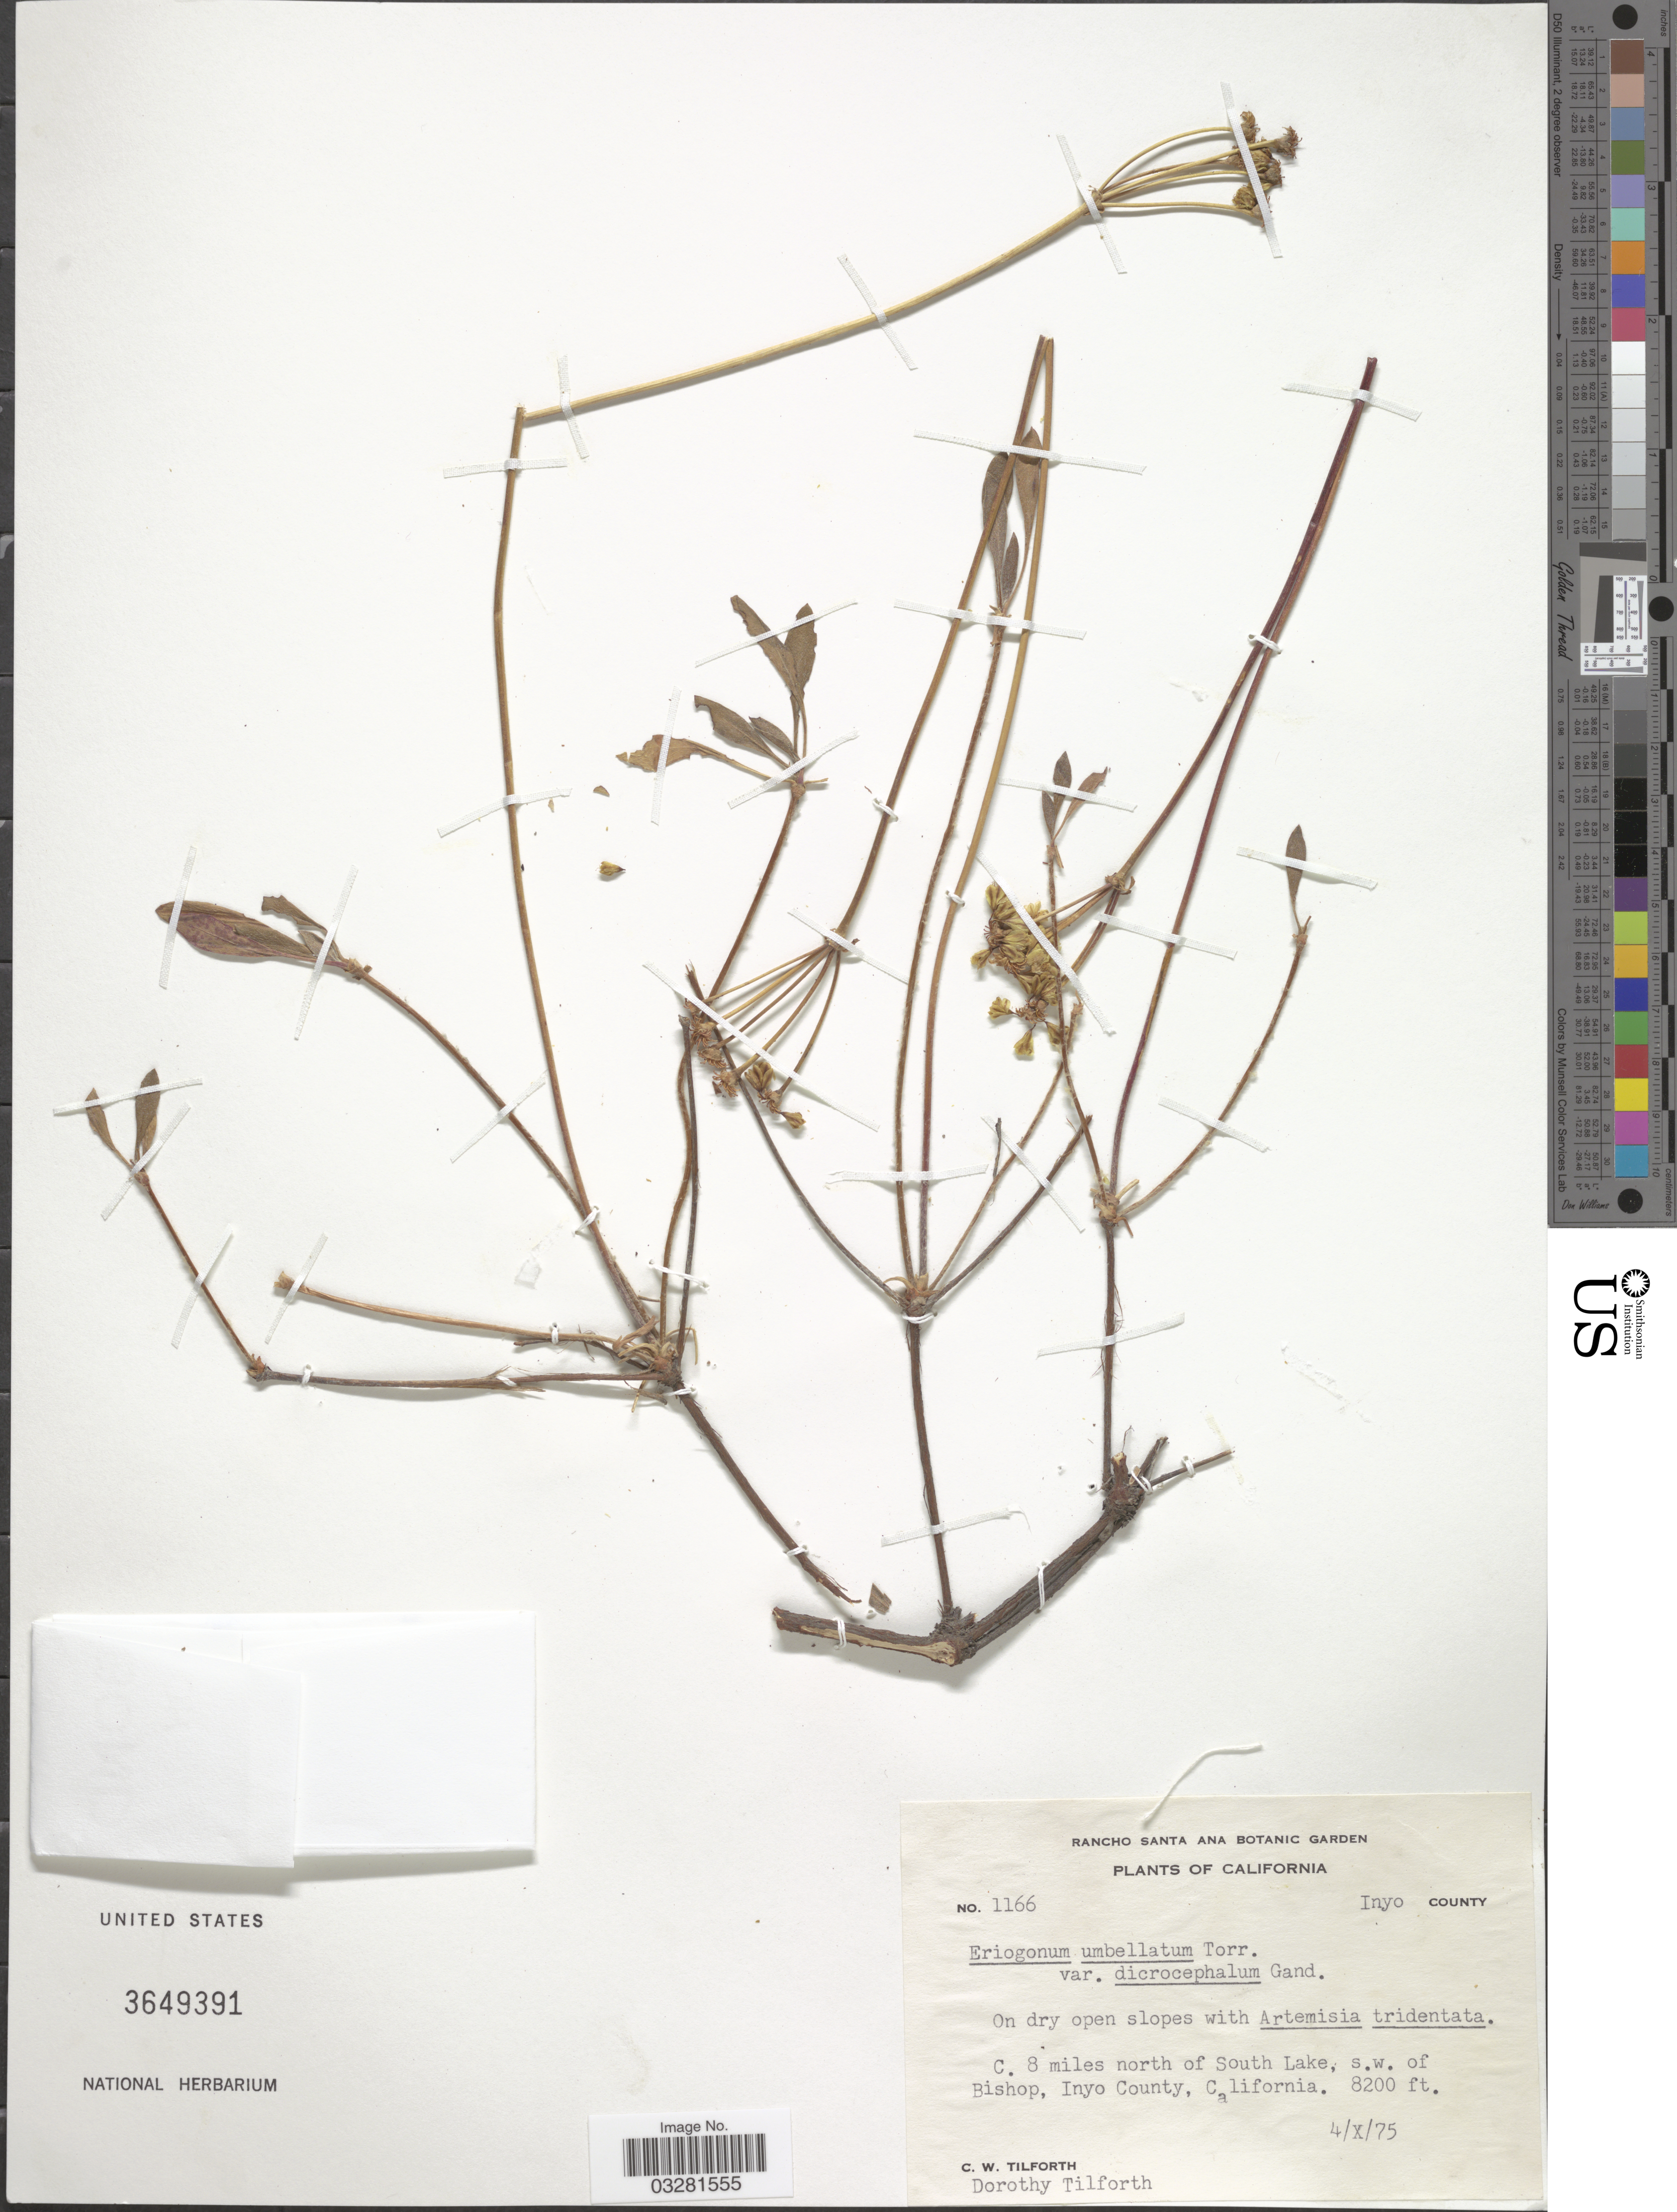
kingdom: Plantae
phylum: Tracheophyta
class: Magnoliopsida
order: Caryophyllales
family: Polygonaceae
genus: Eriogonum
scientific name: Eriogonum umbellatum var. dichrocephalum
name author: Gand.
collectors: C. Tilforth & D. Tilforth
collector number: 1166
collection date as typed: Transcribed d/m/y: 4/10/75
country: United States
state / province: California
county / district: Inyo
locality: Inyo County. C. 8 miles north of South Lake, s.w. of Bishop, Inyo County.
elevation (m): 2499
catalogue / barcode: US 3649391